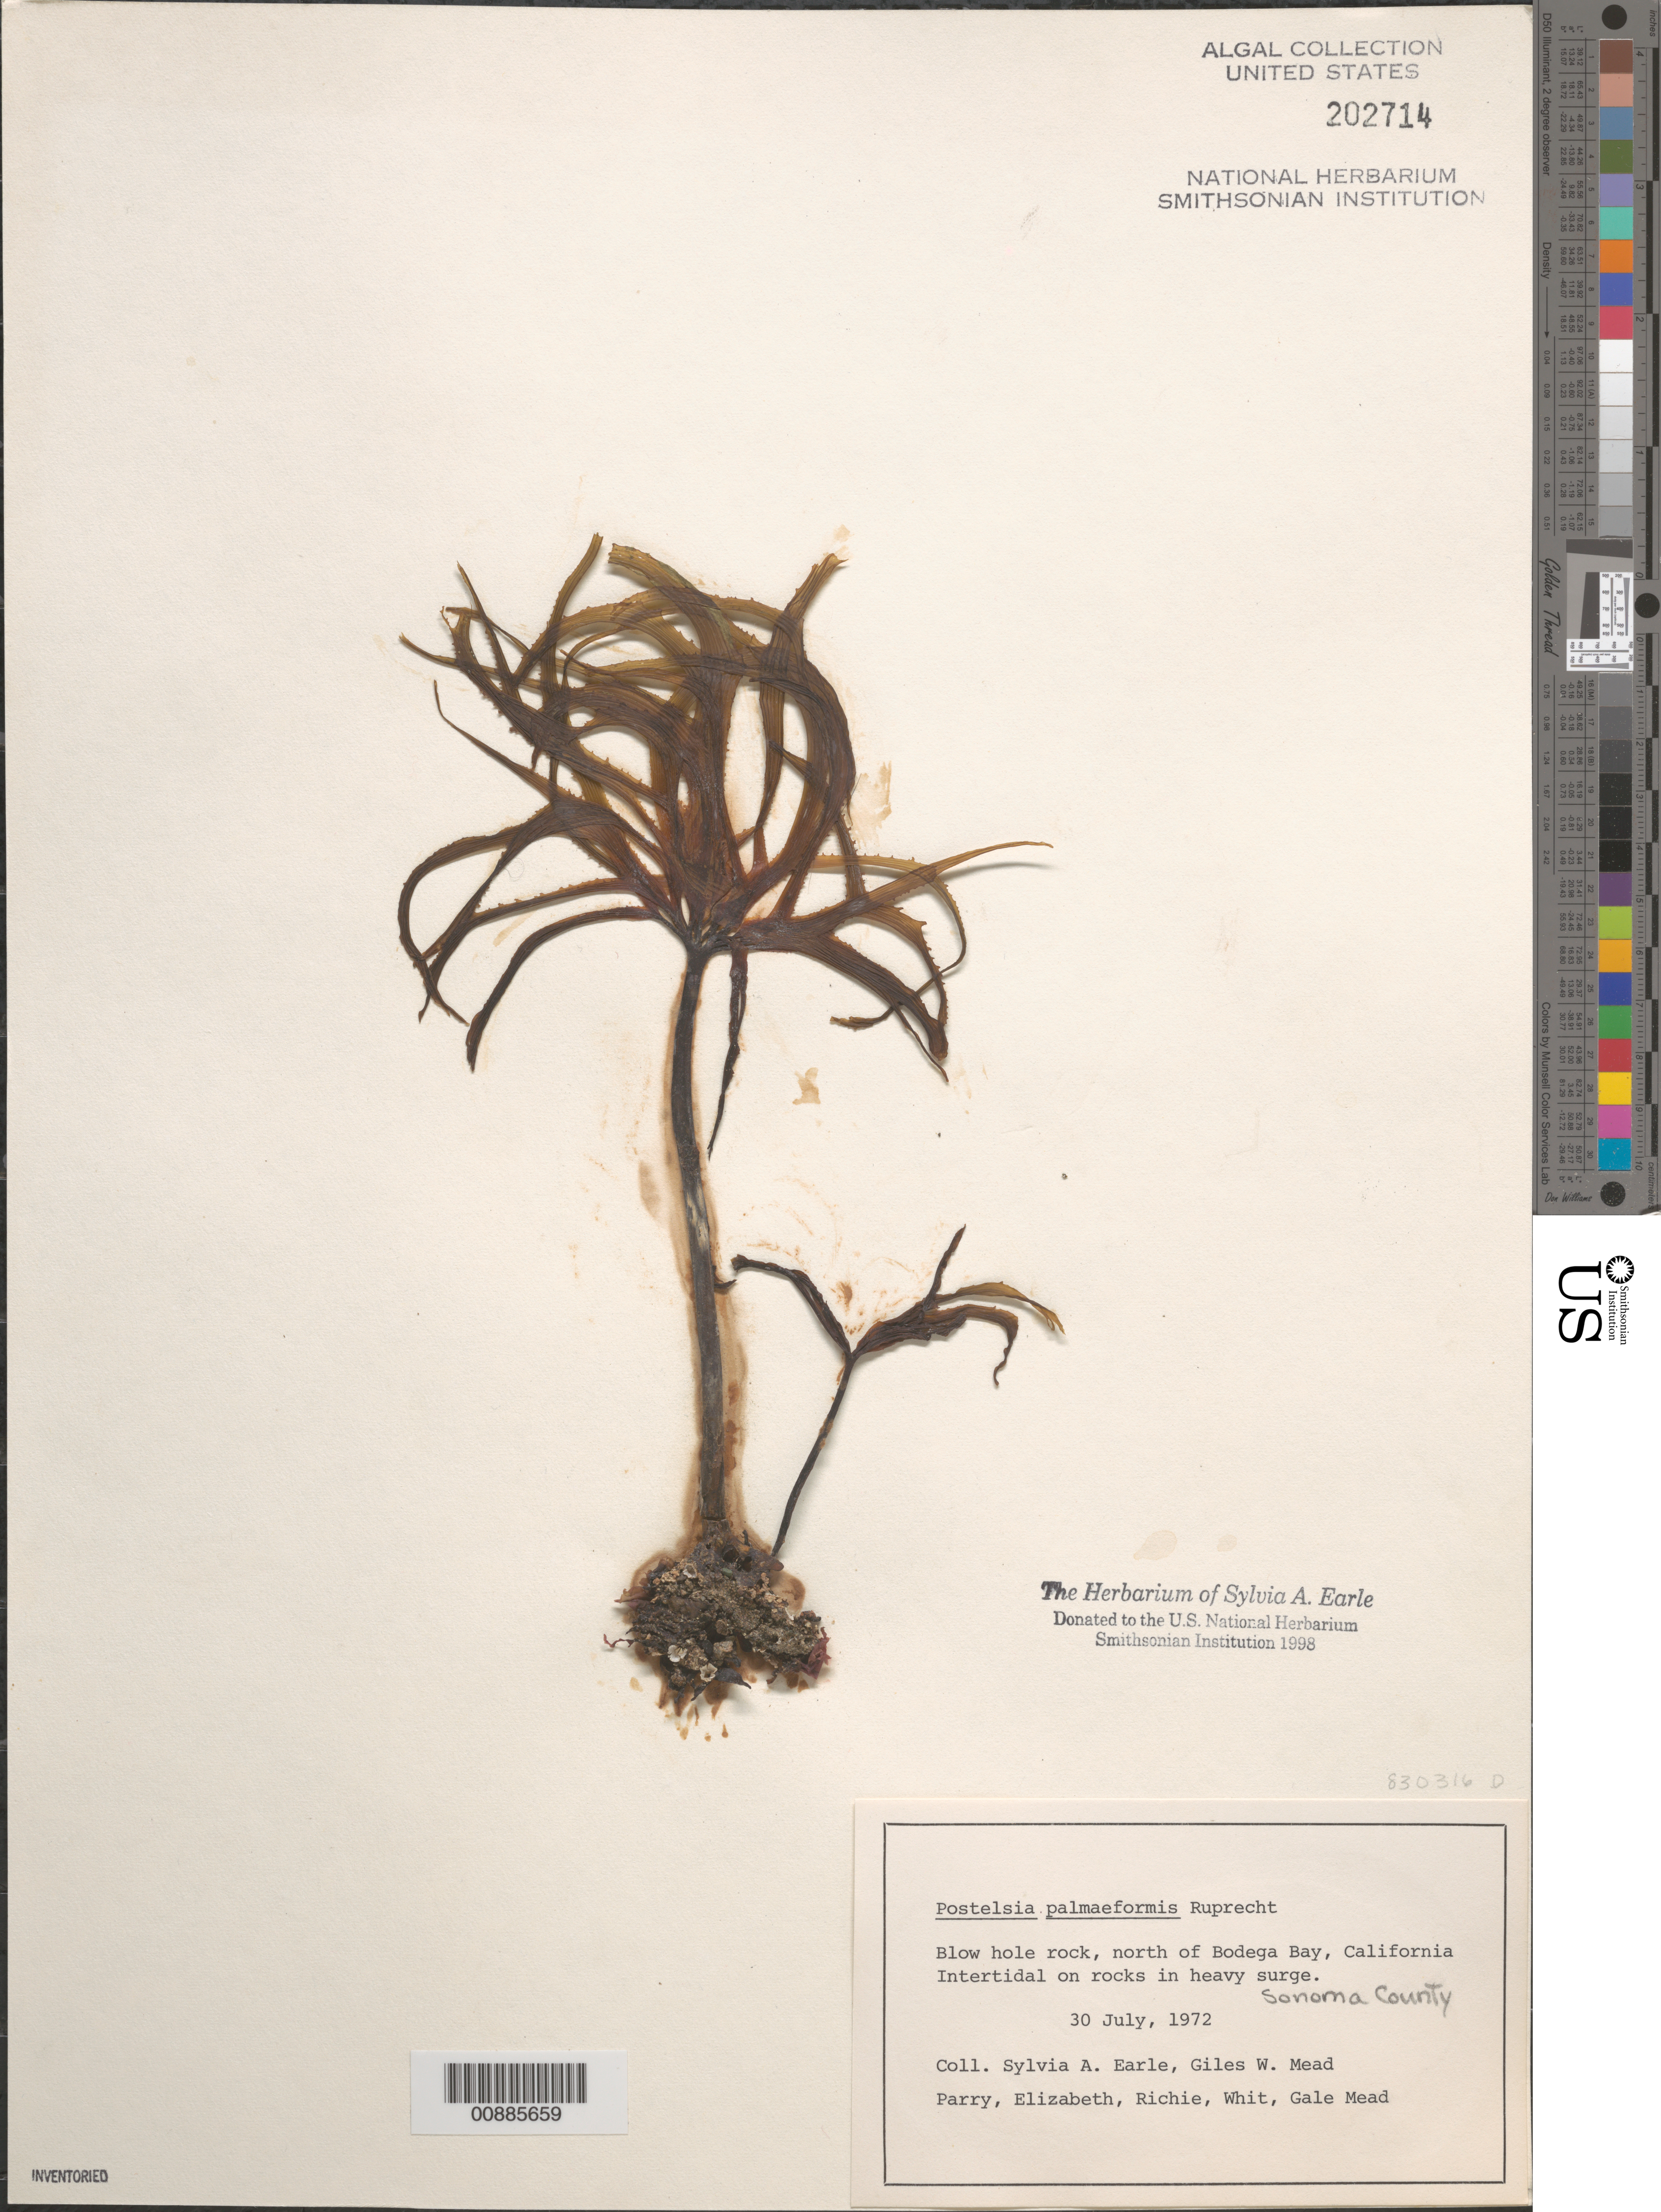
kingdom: Chromista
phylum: Ochrophyta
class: Phaeophyceae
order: Laminariales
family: Laminariaceae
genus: Postelsia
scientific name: Postelsia palmaeformis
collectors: S. A. Earle, G. W. Mead, P. Mead, J. Mead, E. Mead, R. Mead, W. Mead & G. Mead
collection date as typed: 30 Jul 1972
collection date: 1972-07-30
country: United States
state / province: California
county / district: Sonoma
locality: Blow hole rock, north of Bodega Bay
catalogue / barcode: US 202714